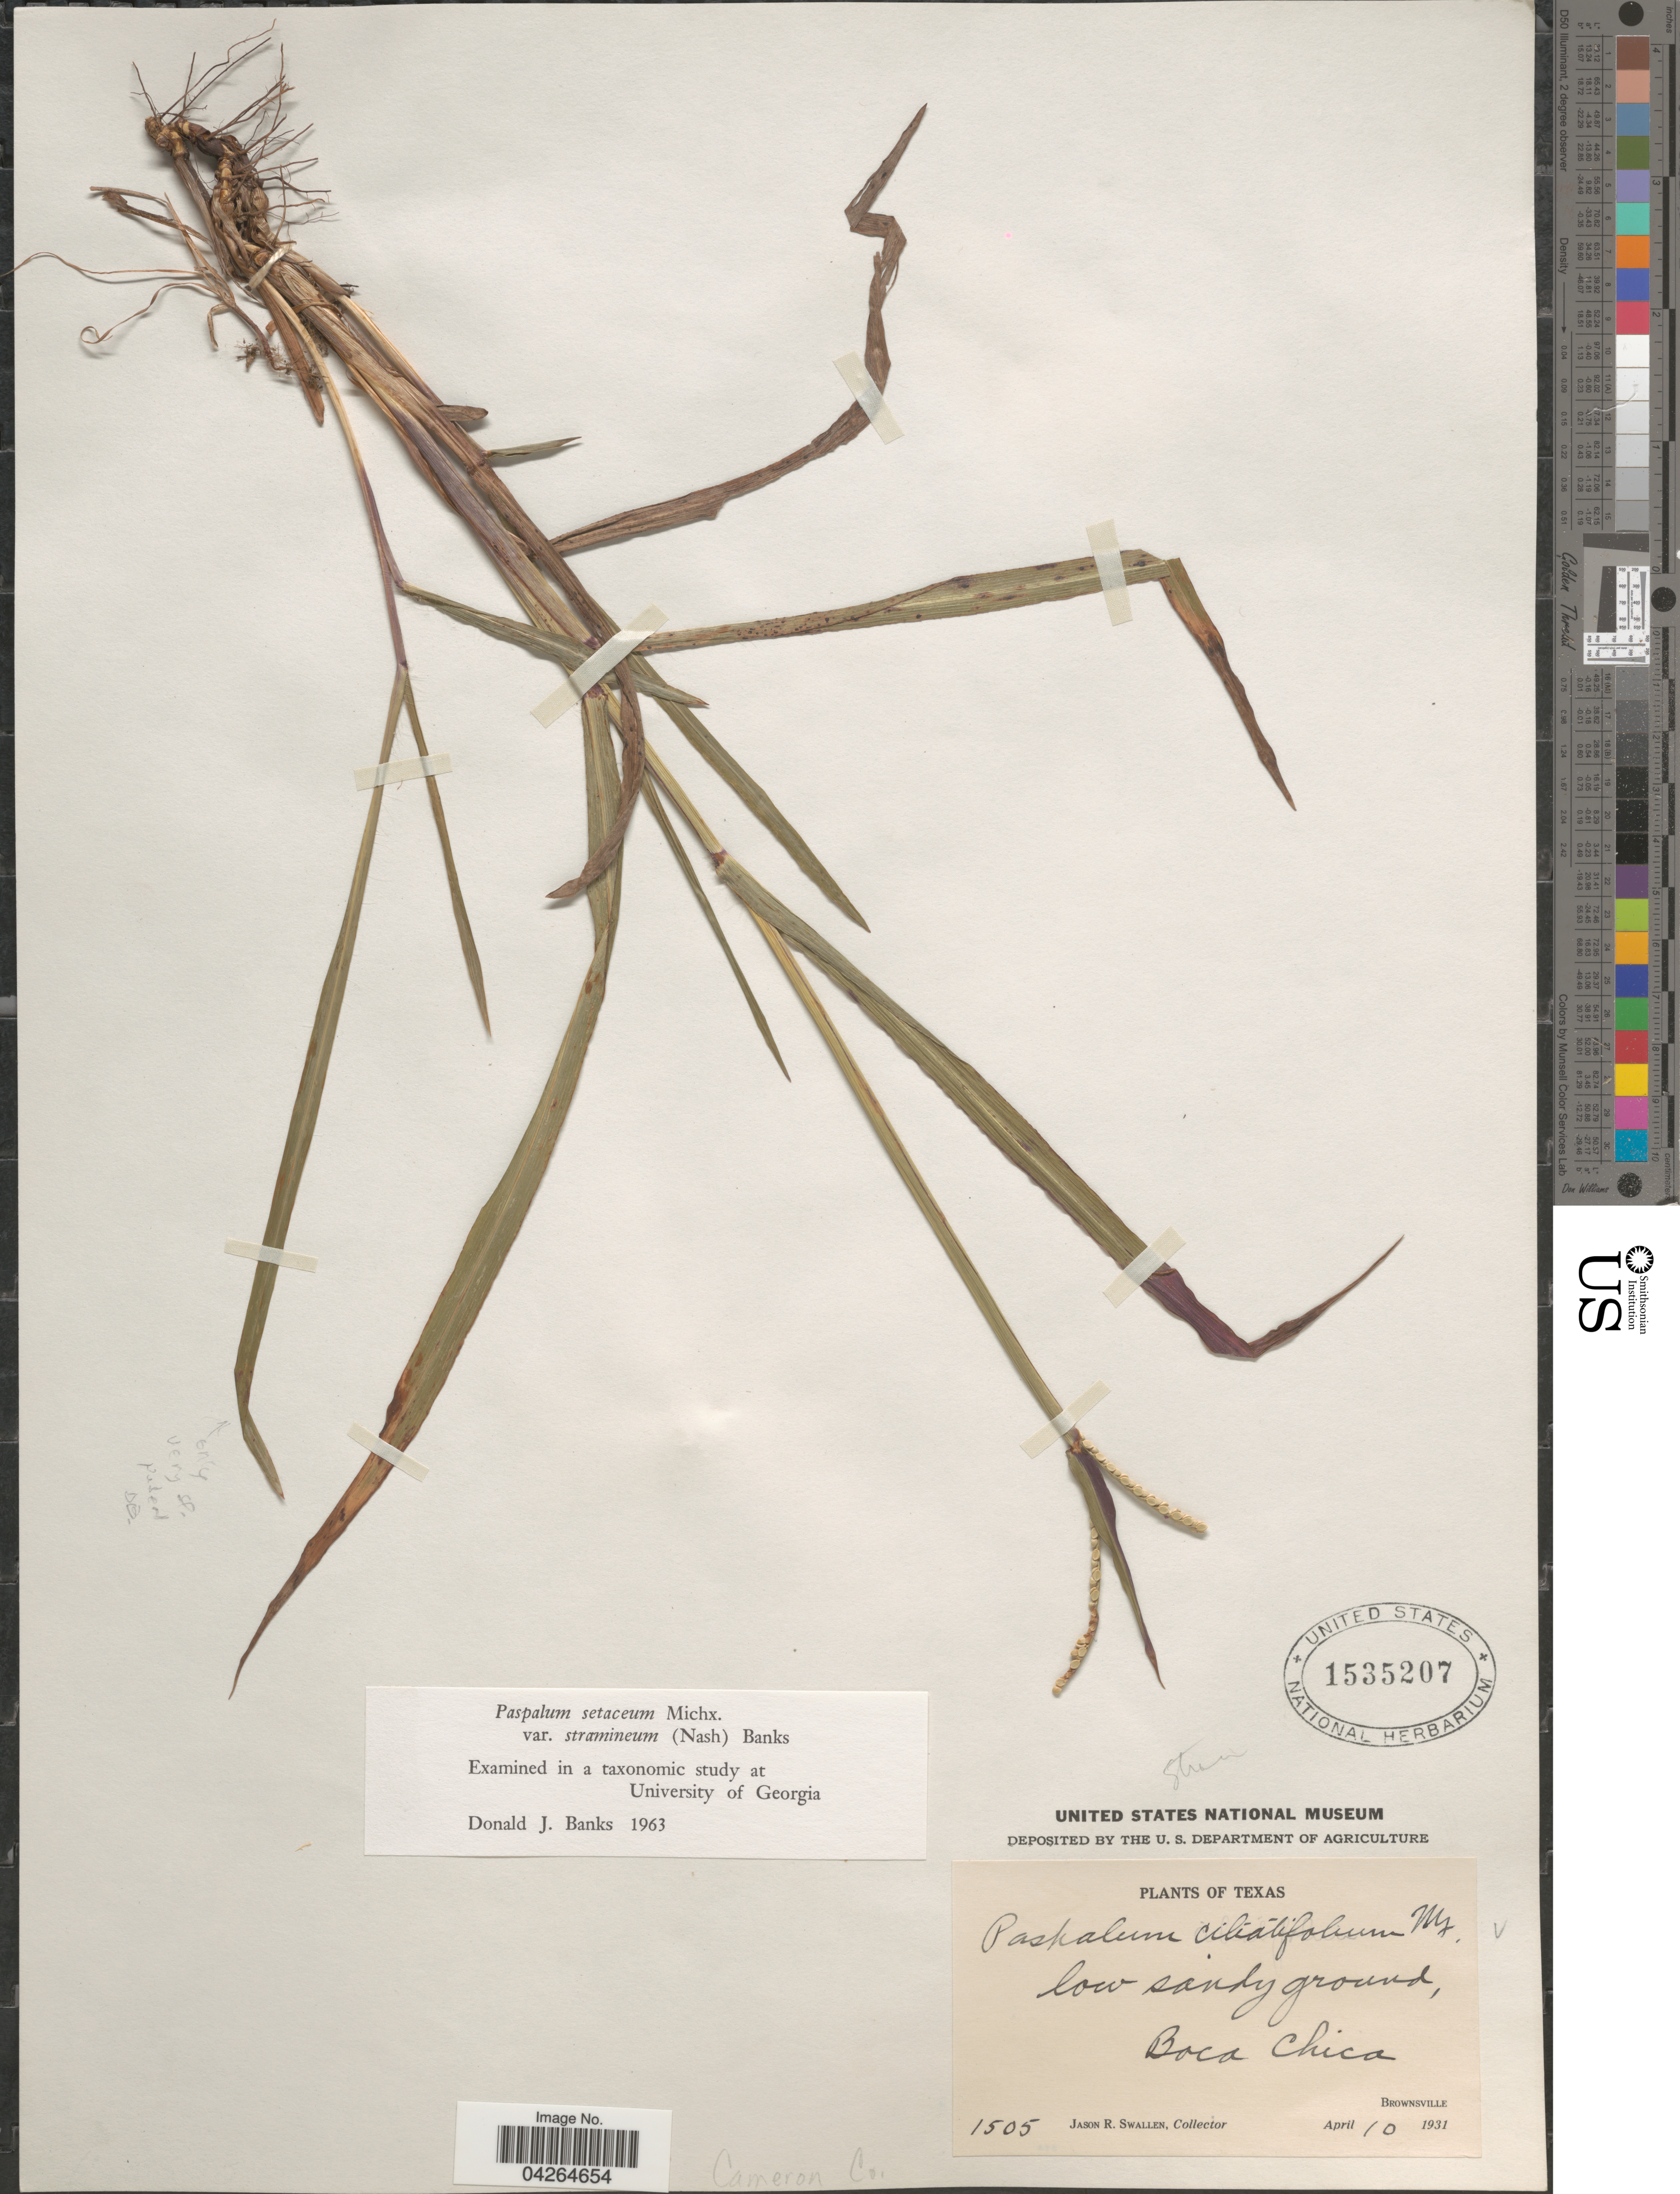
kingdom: Plantae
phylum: Tracheophyta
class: Liliopsida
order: Poales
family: Poaceae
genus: Paspalum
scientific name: Paspalum setaceum var. stramineum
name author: (Nash) D.J. Banks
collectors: J. R. Swallen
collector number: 1505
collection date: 1931-04-10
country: United States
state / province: Texas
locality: Boca Chica. Brownsville. Cameron Co.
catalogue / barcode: US 1535207